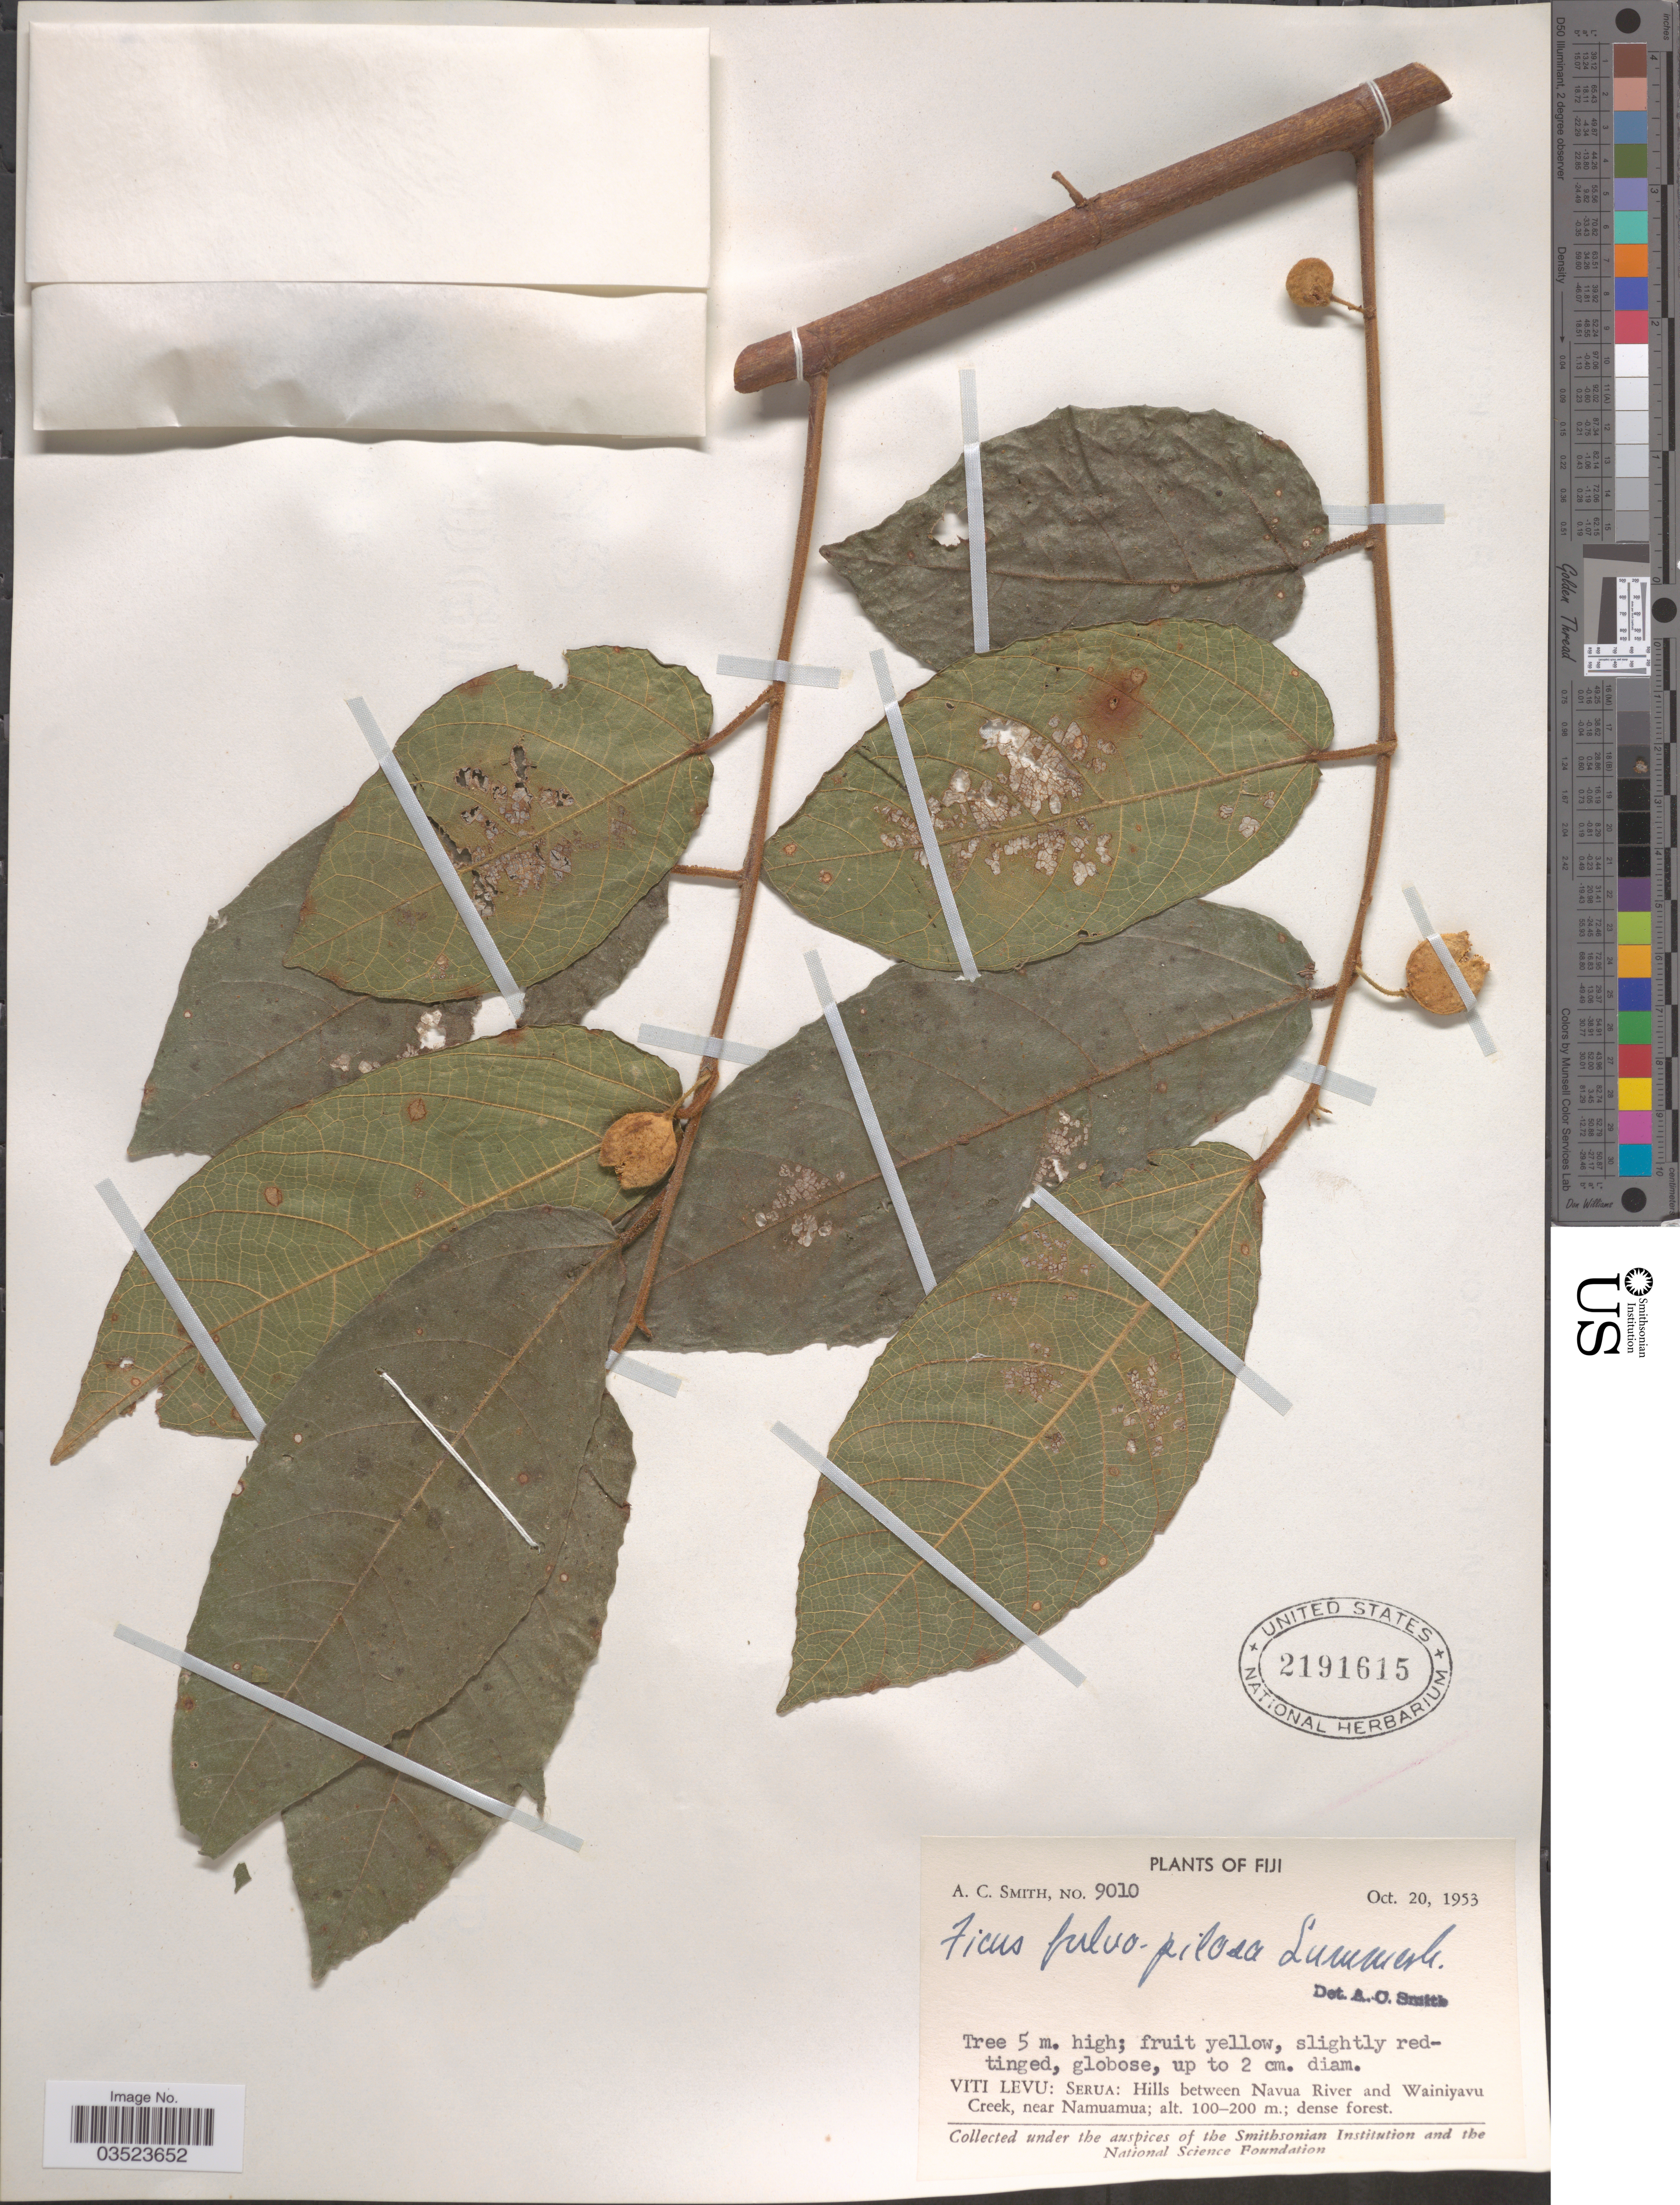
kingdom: Plantae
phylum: Tracheophyta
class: Magnoliopsida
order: Rosales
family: Moraceae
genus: Ficus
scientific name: Ficus fulvo-pilosa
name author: Summerh. in A.C. Sm.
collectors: A. C. Smith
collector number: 9010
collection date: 1953-10-20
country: Fiji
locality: Viti Levu: Serua: Hills between Navua River and Wainiyavu Creek, near Namuamua.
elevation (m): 100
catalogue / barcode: US 2191615